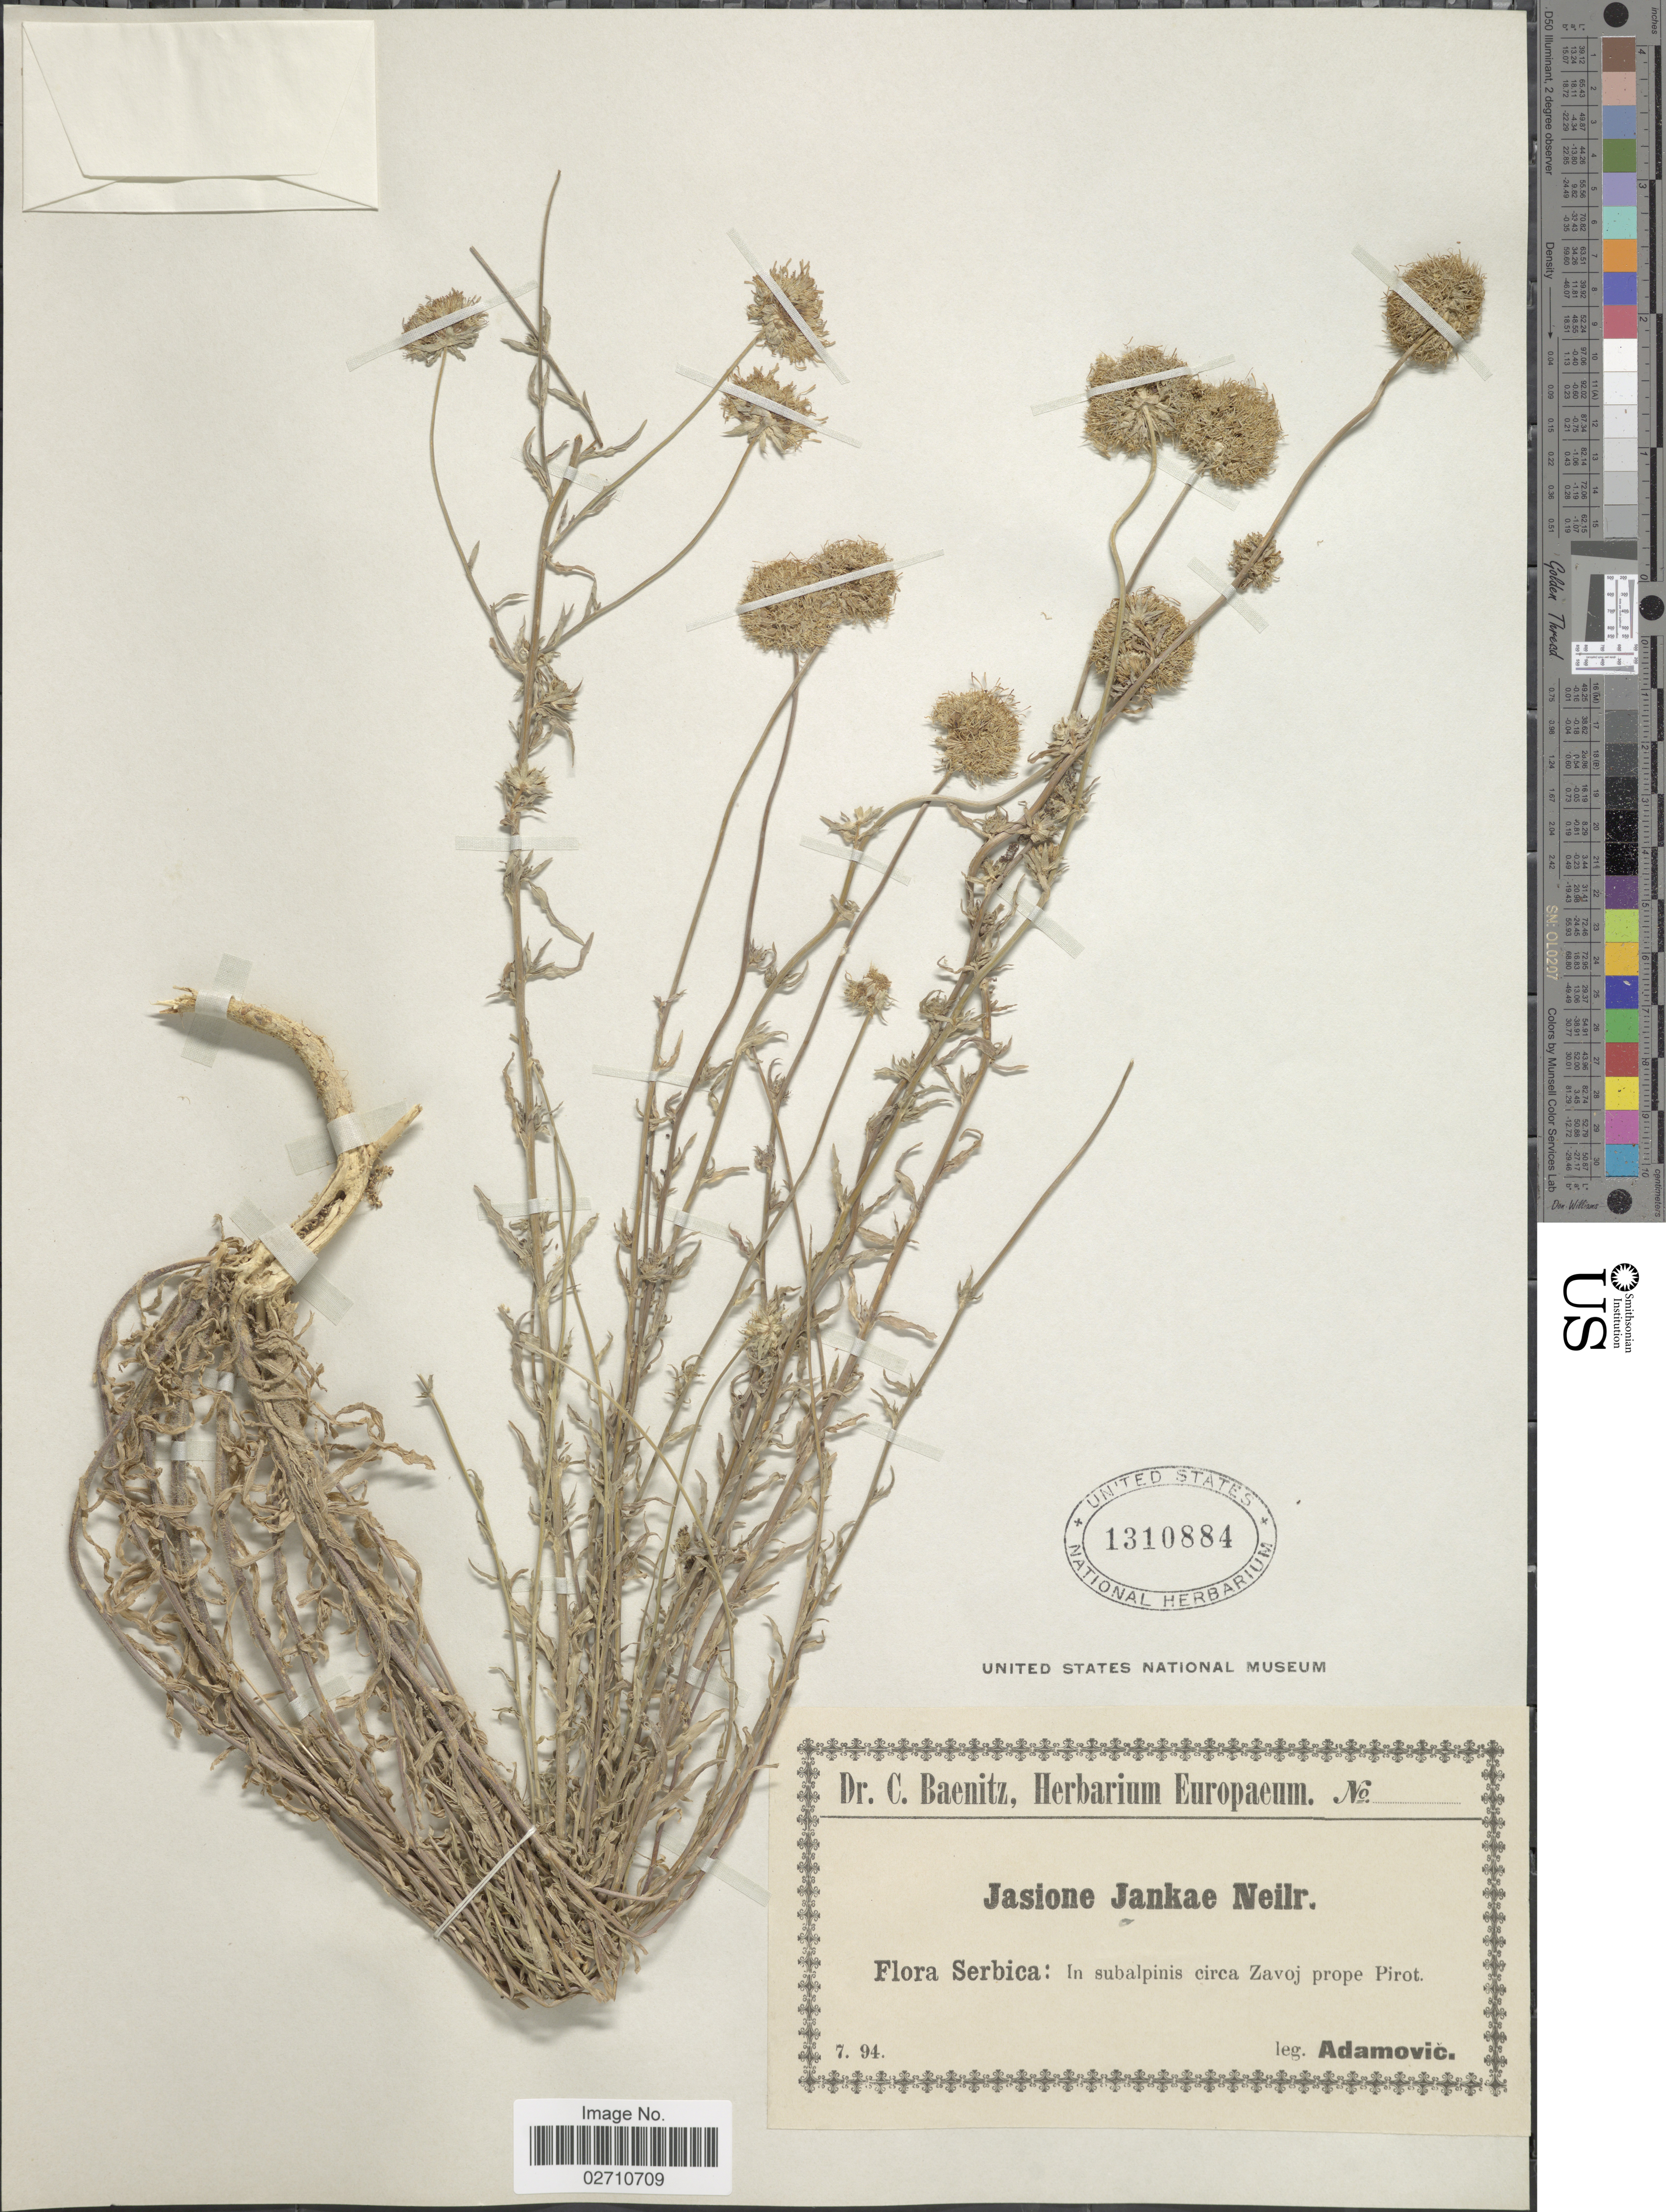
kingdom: Plantae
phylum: Tracheophyta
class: Magnoliopsida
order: Asterales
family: Campanulaceae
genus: Jasione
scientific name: Jasione jankae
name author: Neilr.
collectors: Adamovic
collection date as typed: Transcribed d/m/y: /7/94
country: Serbia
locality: Serbica: In subalpinis circa Zavoj prope Pirot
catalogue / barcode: US 1310884